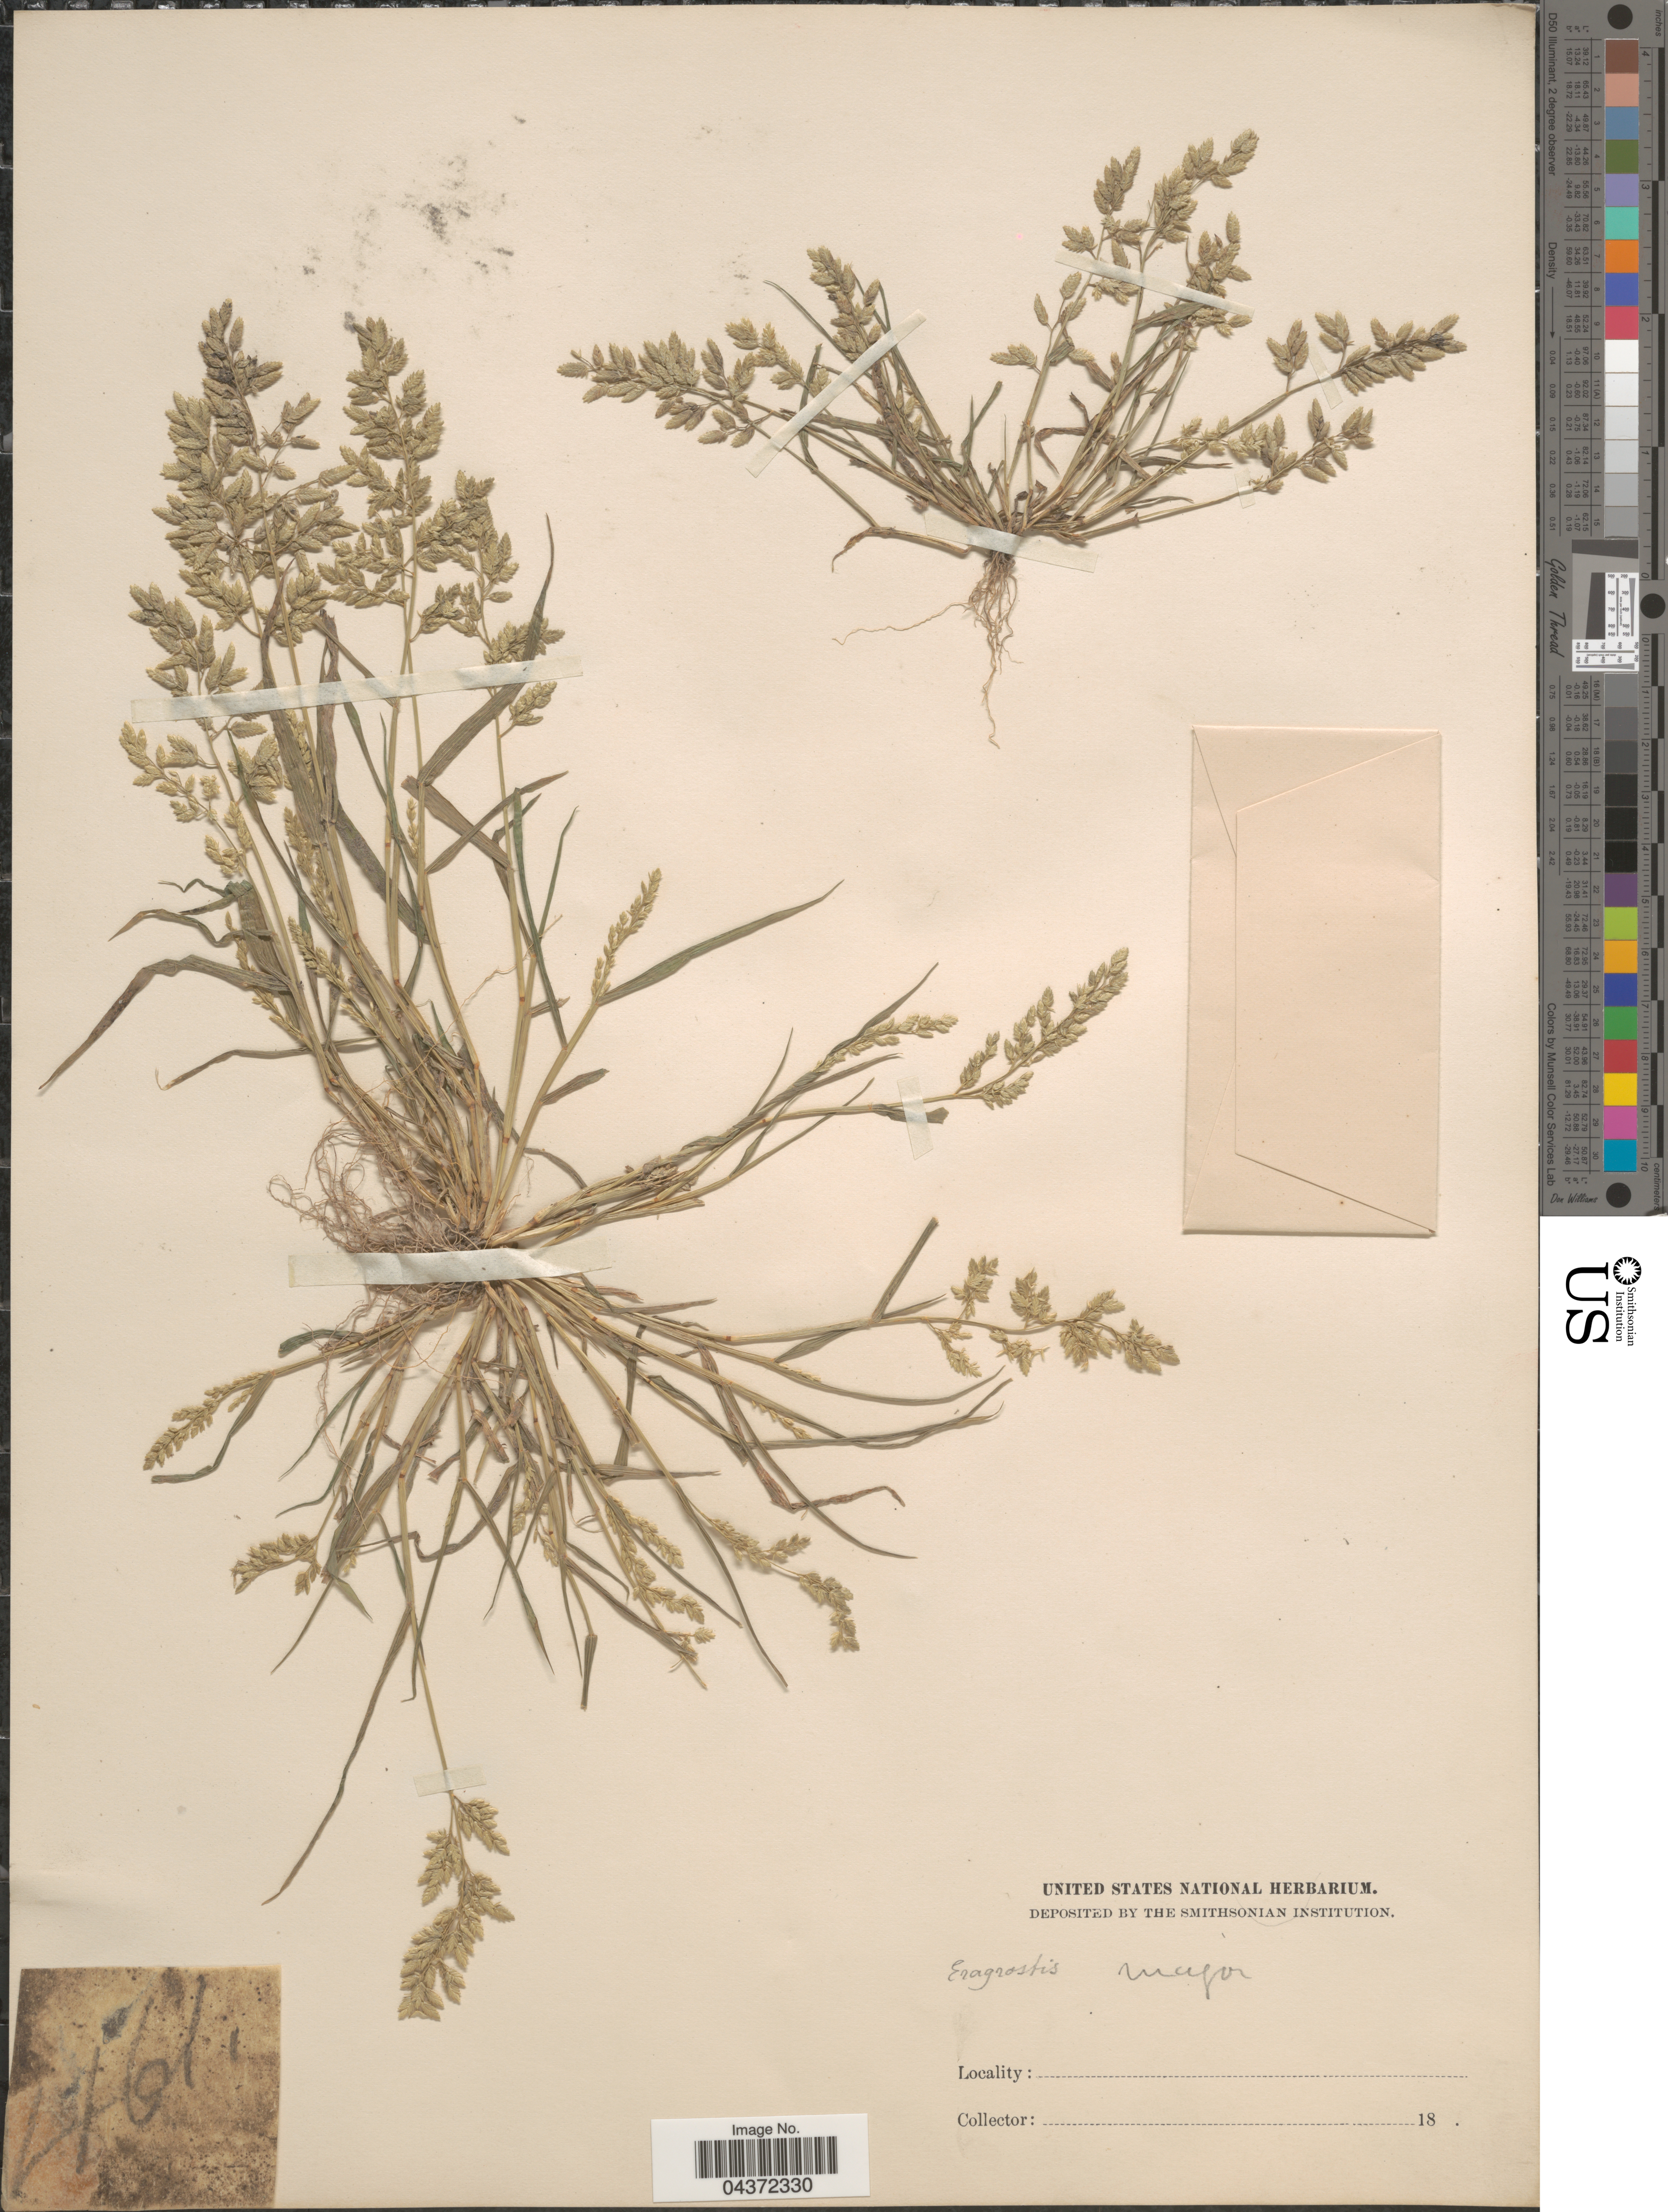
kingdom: Plantae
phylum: Tracheophyta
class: Liliopsida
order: Poales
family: Poaceae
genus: Eragrostis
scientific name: Eragrostis cilianensis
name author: (Bellardi) Vignolo ex Janch.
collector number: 461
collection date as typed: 18